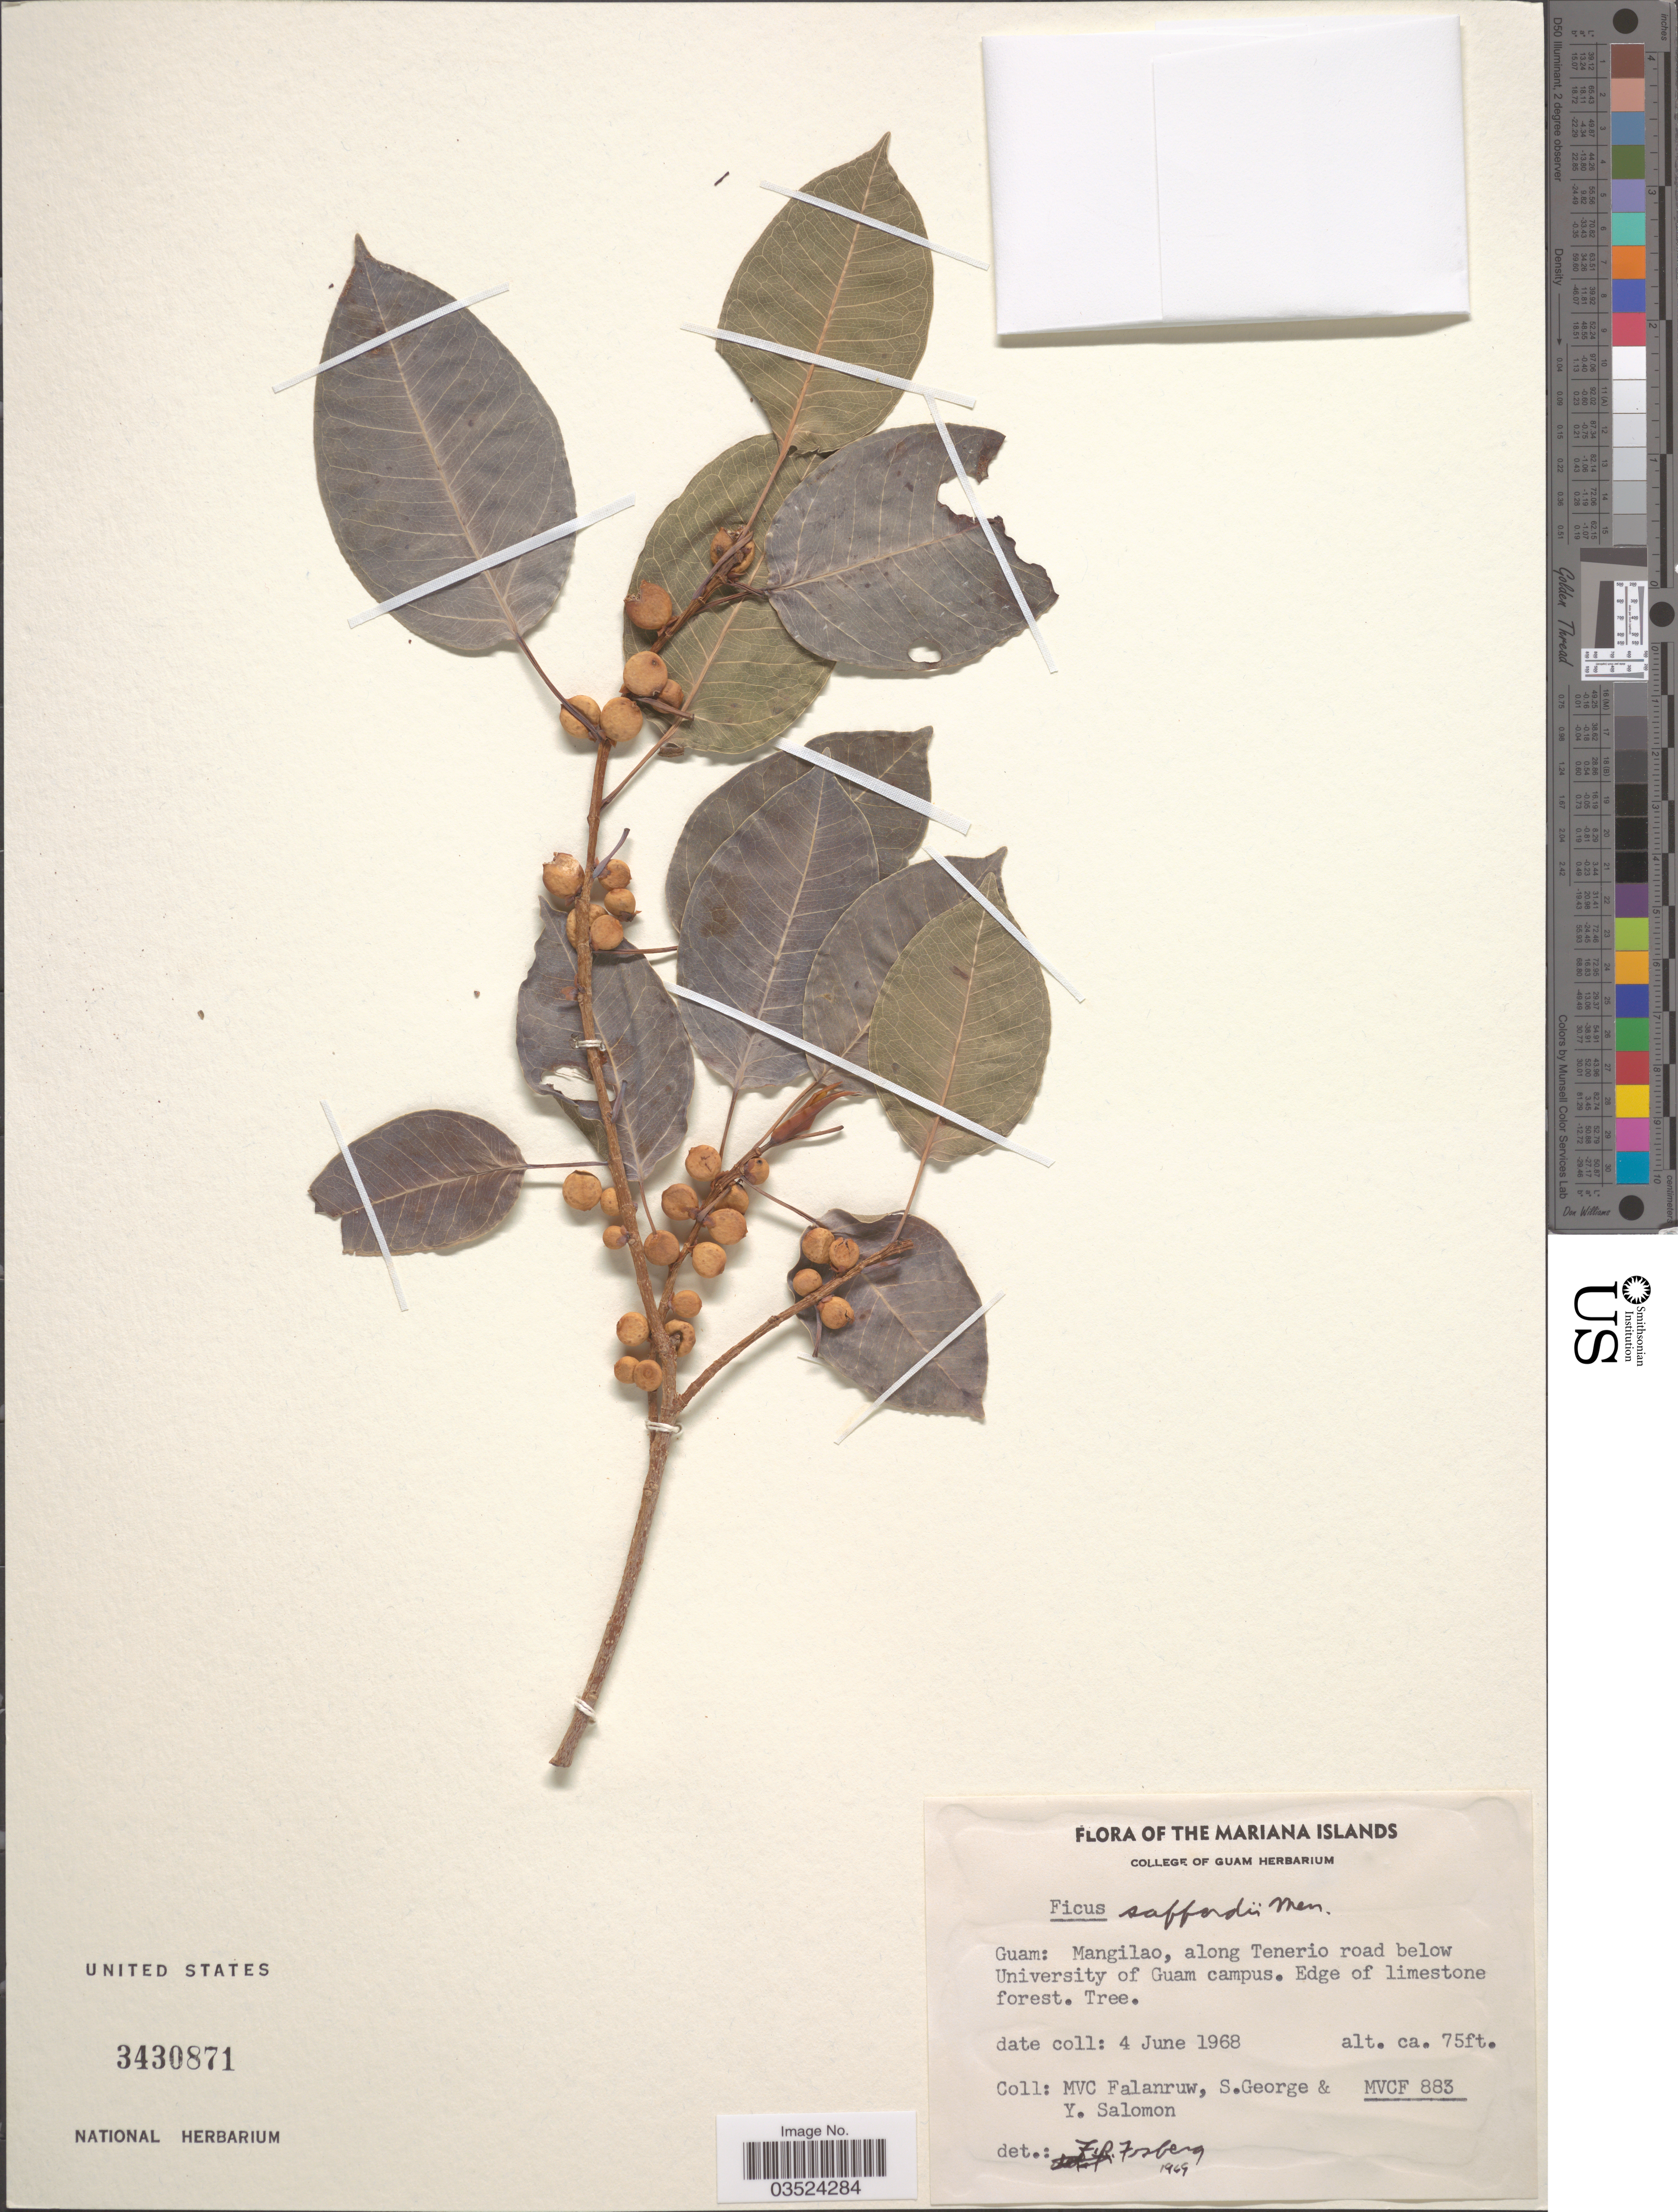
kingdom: Plantae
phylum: Tracheophyta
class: Magnoliopsida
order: Rosales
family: Moraceae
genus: Ficus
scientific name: Ficus saffordii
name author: Merr.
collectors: M. V. Falanruw, S. George & Y. Salomon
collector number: MVCF 883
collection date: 1968-06-04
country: Guam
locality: The Mariana Islands. Mangilao, along Tenerio road below University of Guam campus.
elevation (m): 23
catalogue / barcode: US 3430871